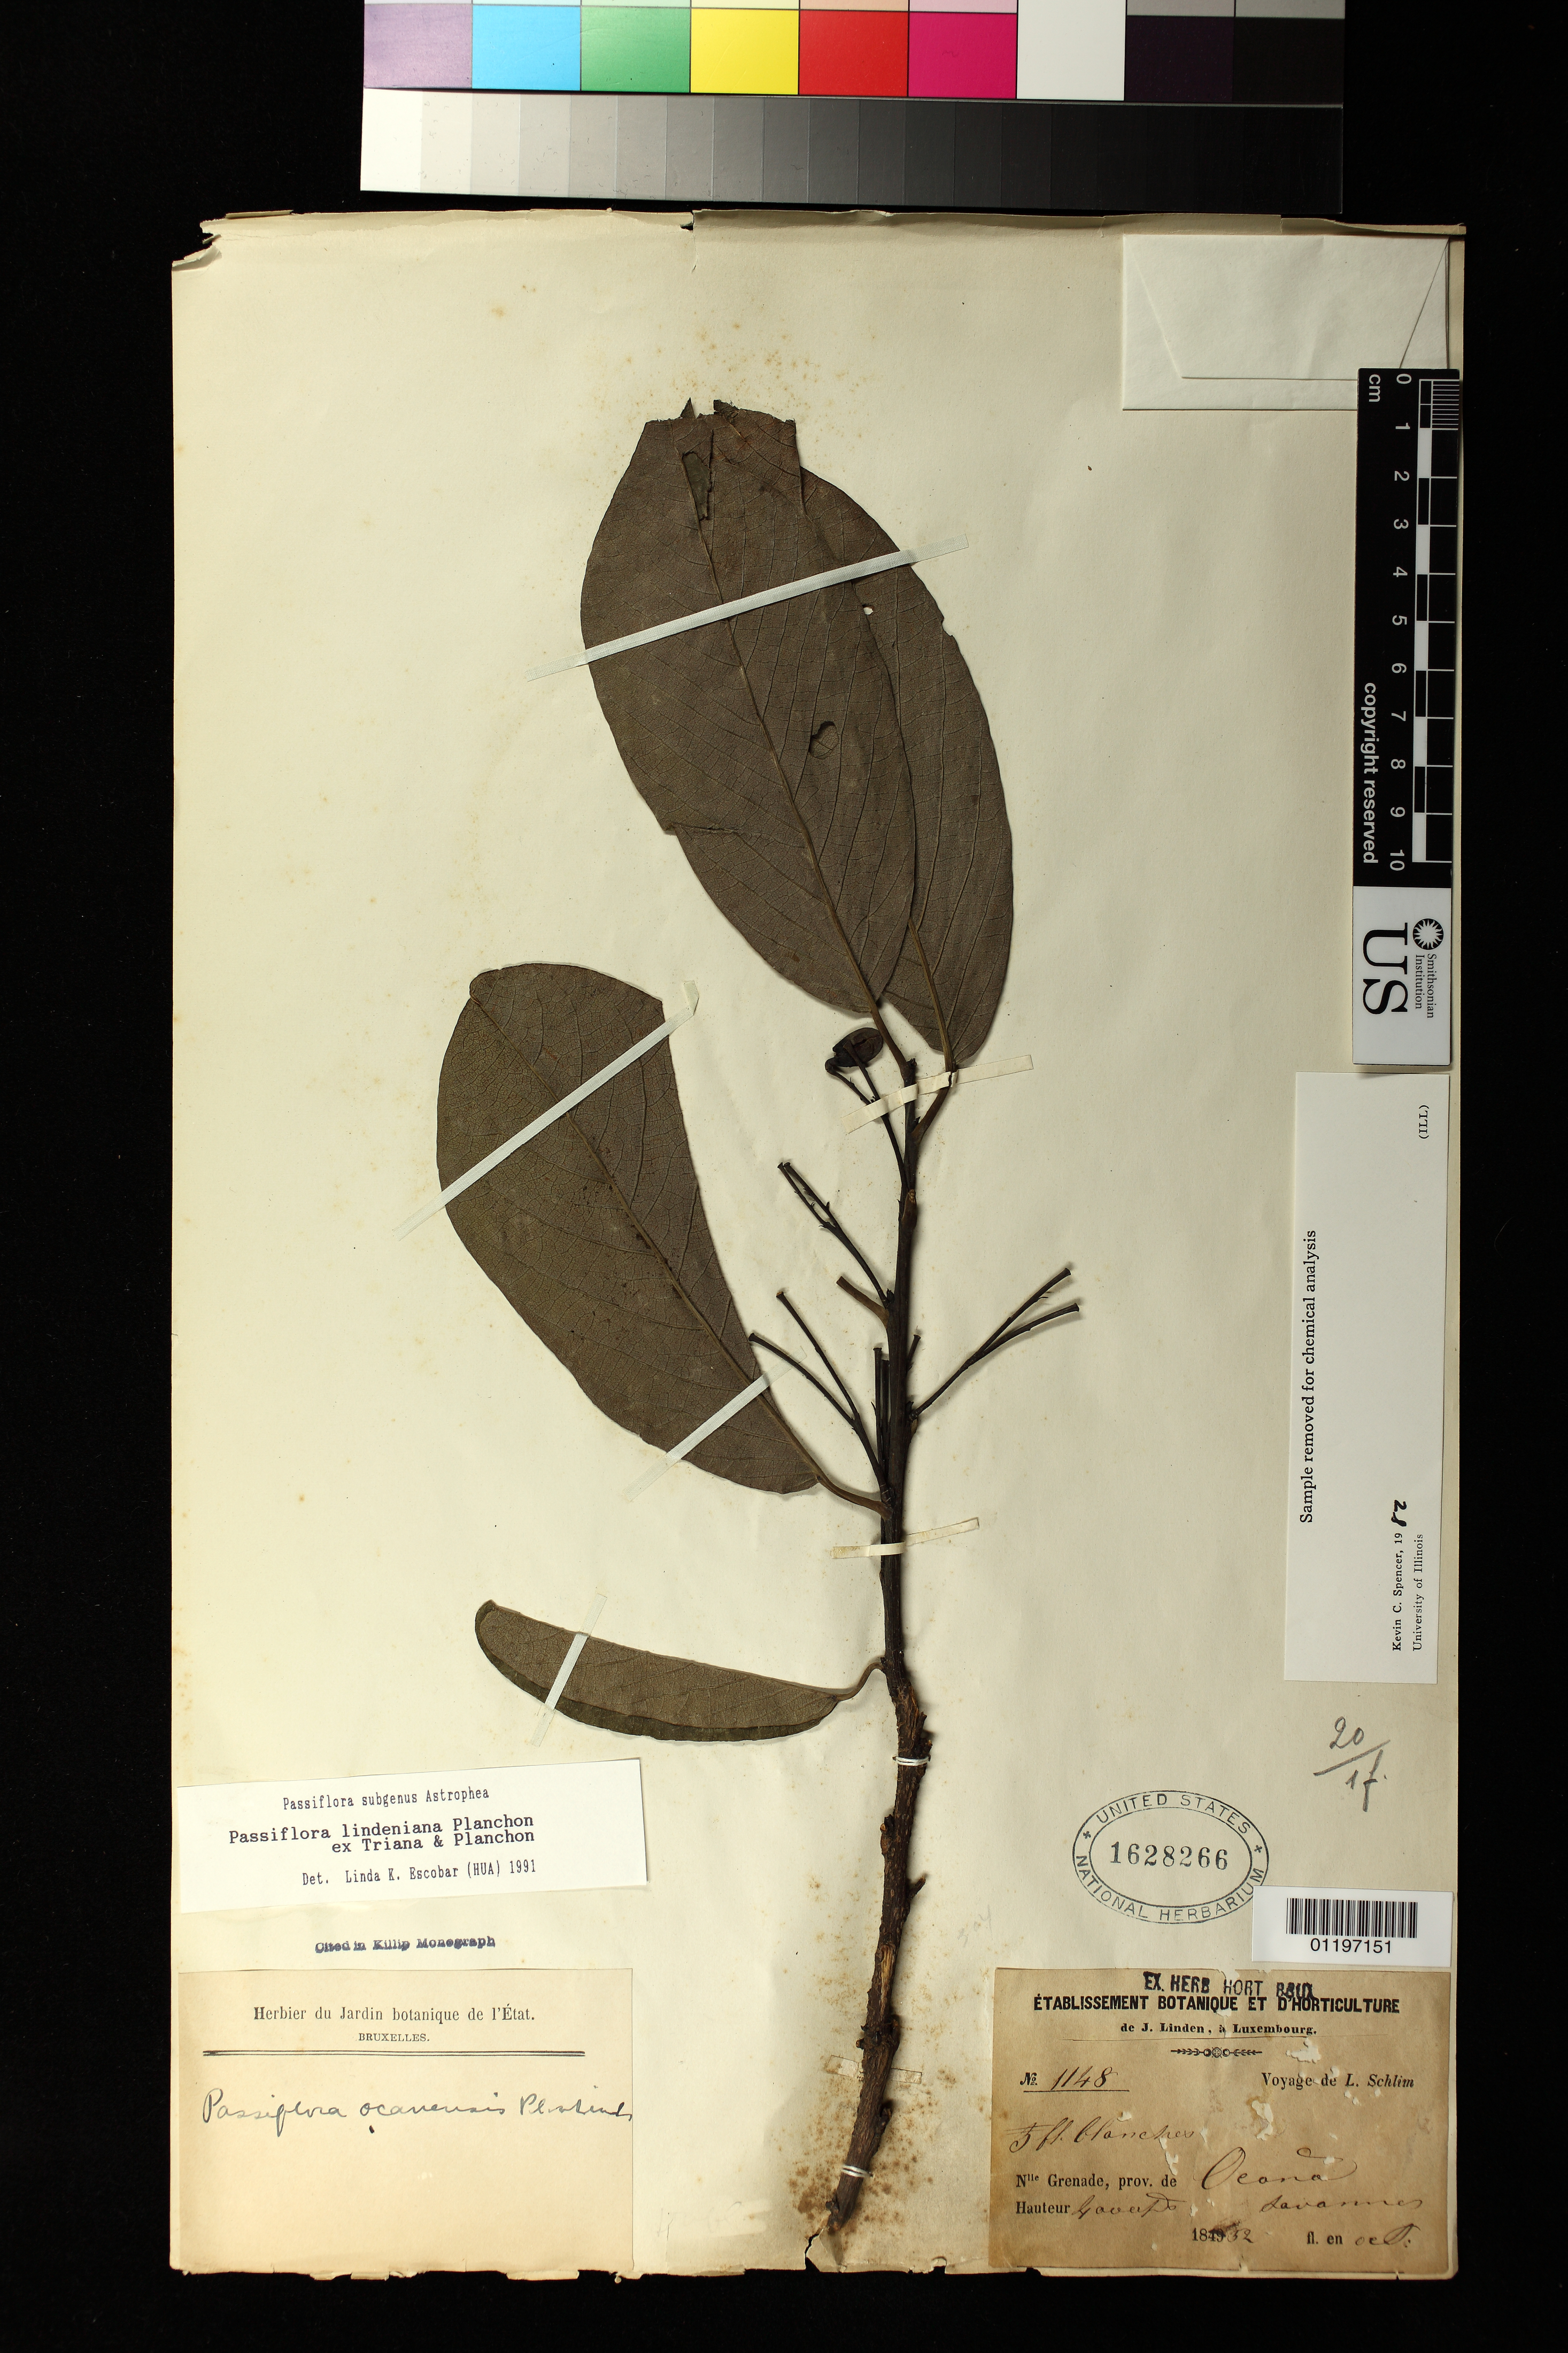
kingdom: Plantae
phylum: Tracheophyta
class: Magnoliopsida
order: Malpighiales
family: Passifloraceae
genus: Passiflora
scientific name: Passiflora lindeniana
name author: Planch.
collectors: J. Linden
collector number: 1148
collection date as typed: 1846 to -- --- 1852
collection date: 1846/1852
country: Colombia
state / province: Norte de Santander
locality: Nlle Grenade, prov. de Ocana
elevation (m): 4000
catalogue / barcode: US 1628266